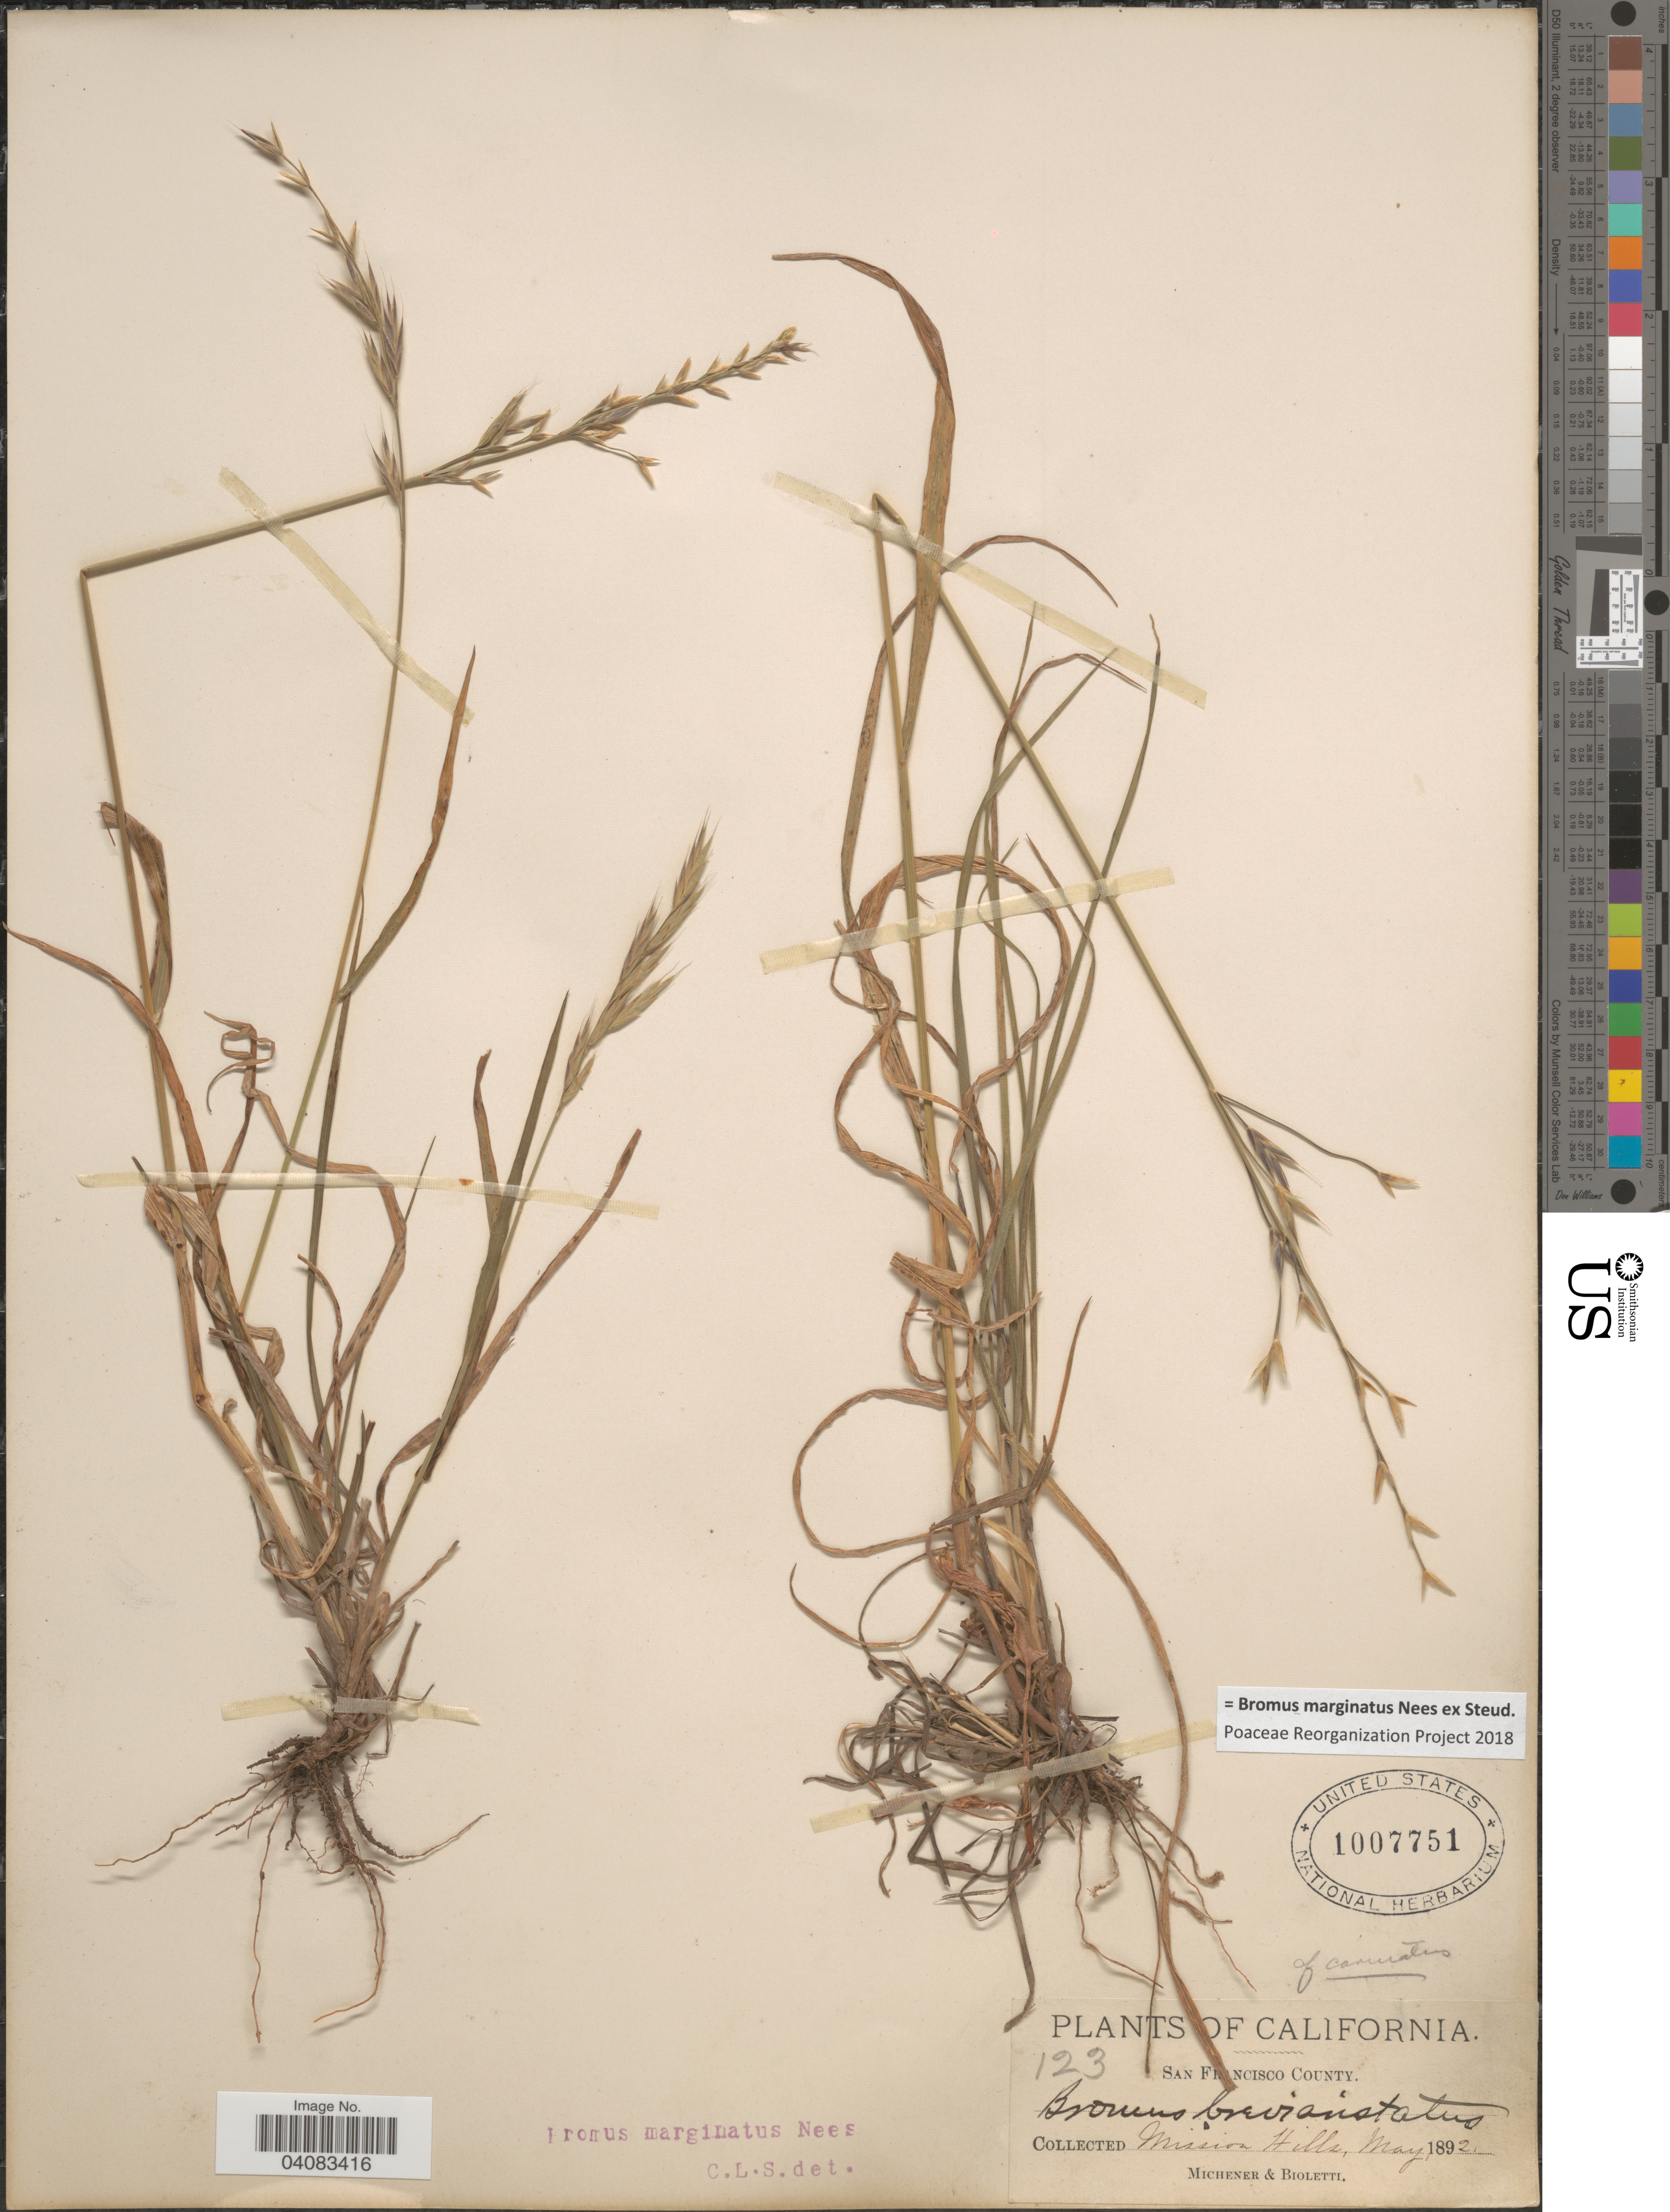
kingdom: Plantae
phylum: Tracheophyta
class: Liliopsida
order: Poales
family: Poaceae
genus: Bromus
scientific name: Bromus marginatus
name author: Nees ex Steud.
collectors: -. Michener & -- Bioletti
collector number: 123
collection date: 1892-05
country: United States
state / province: California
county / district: San Francisco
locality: San Francisco County. Mission Hills.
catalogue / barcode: US 1007751